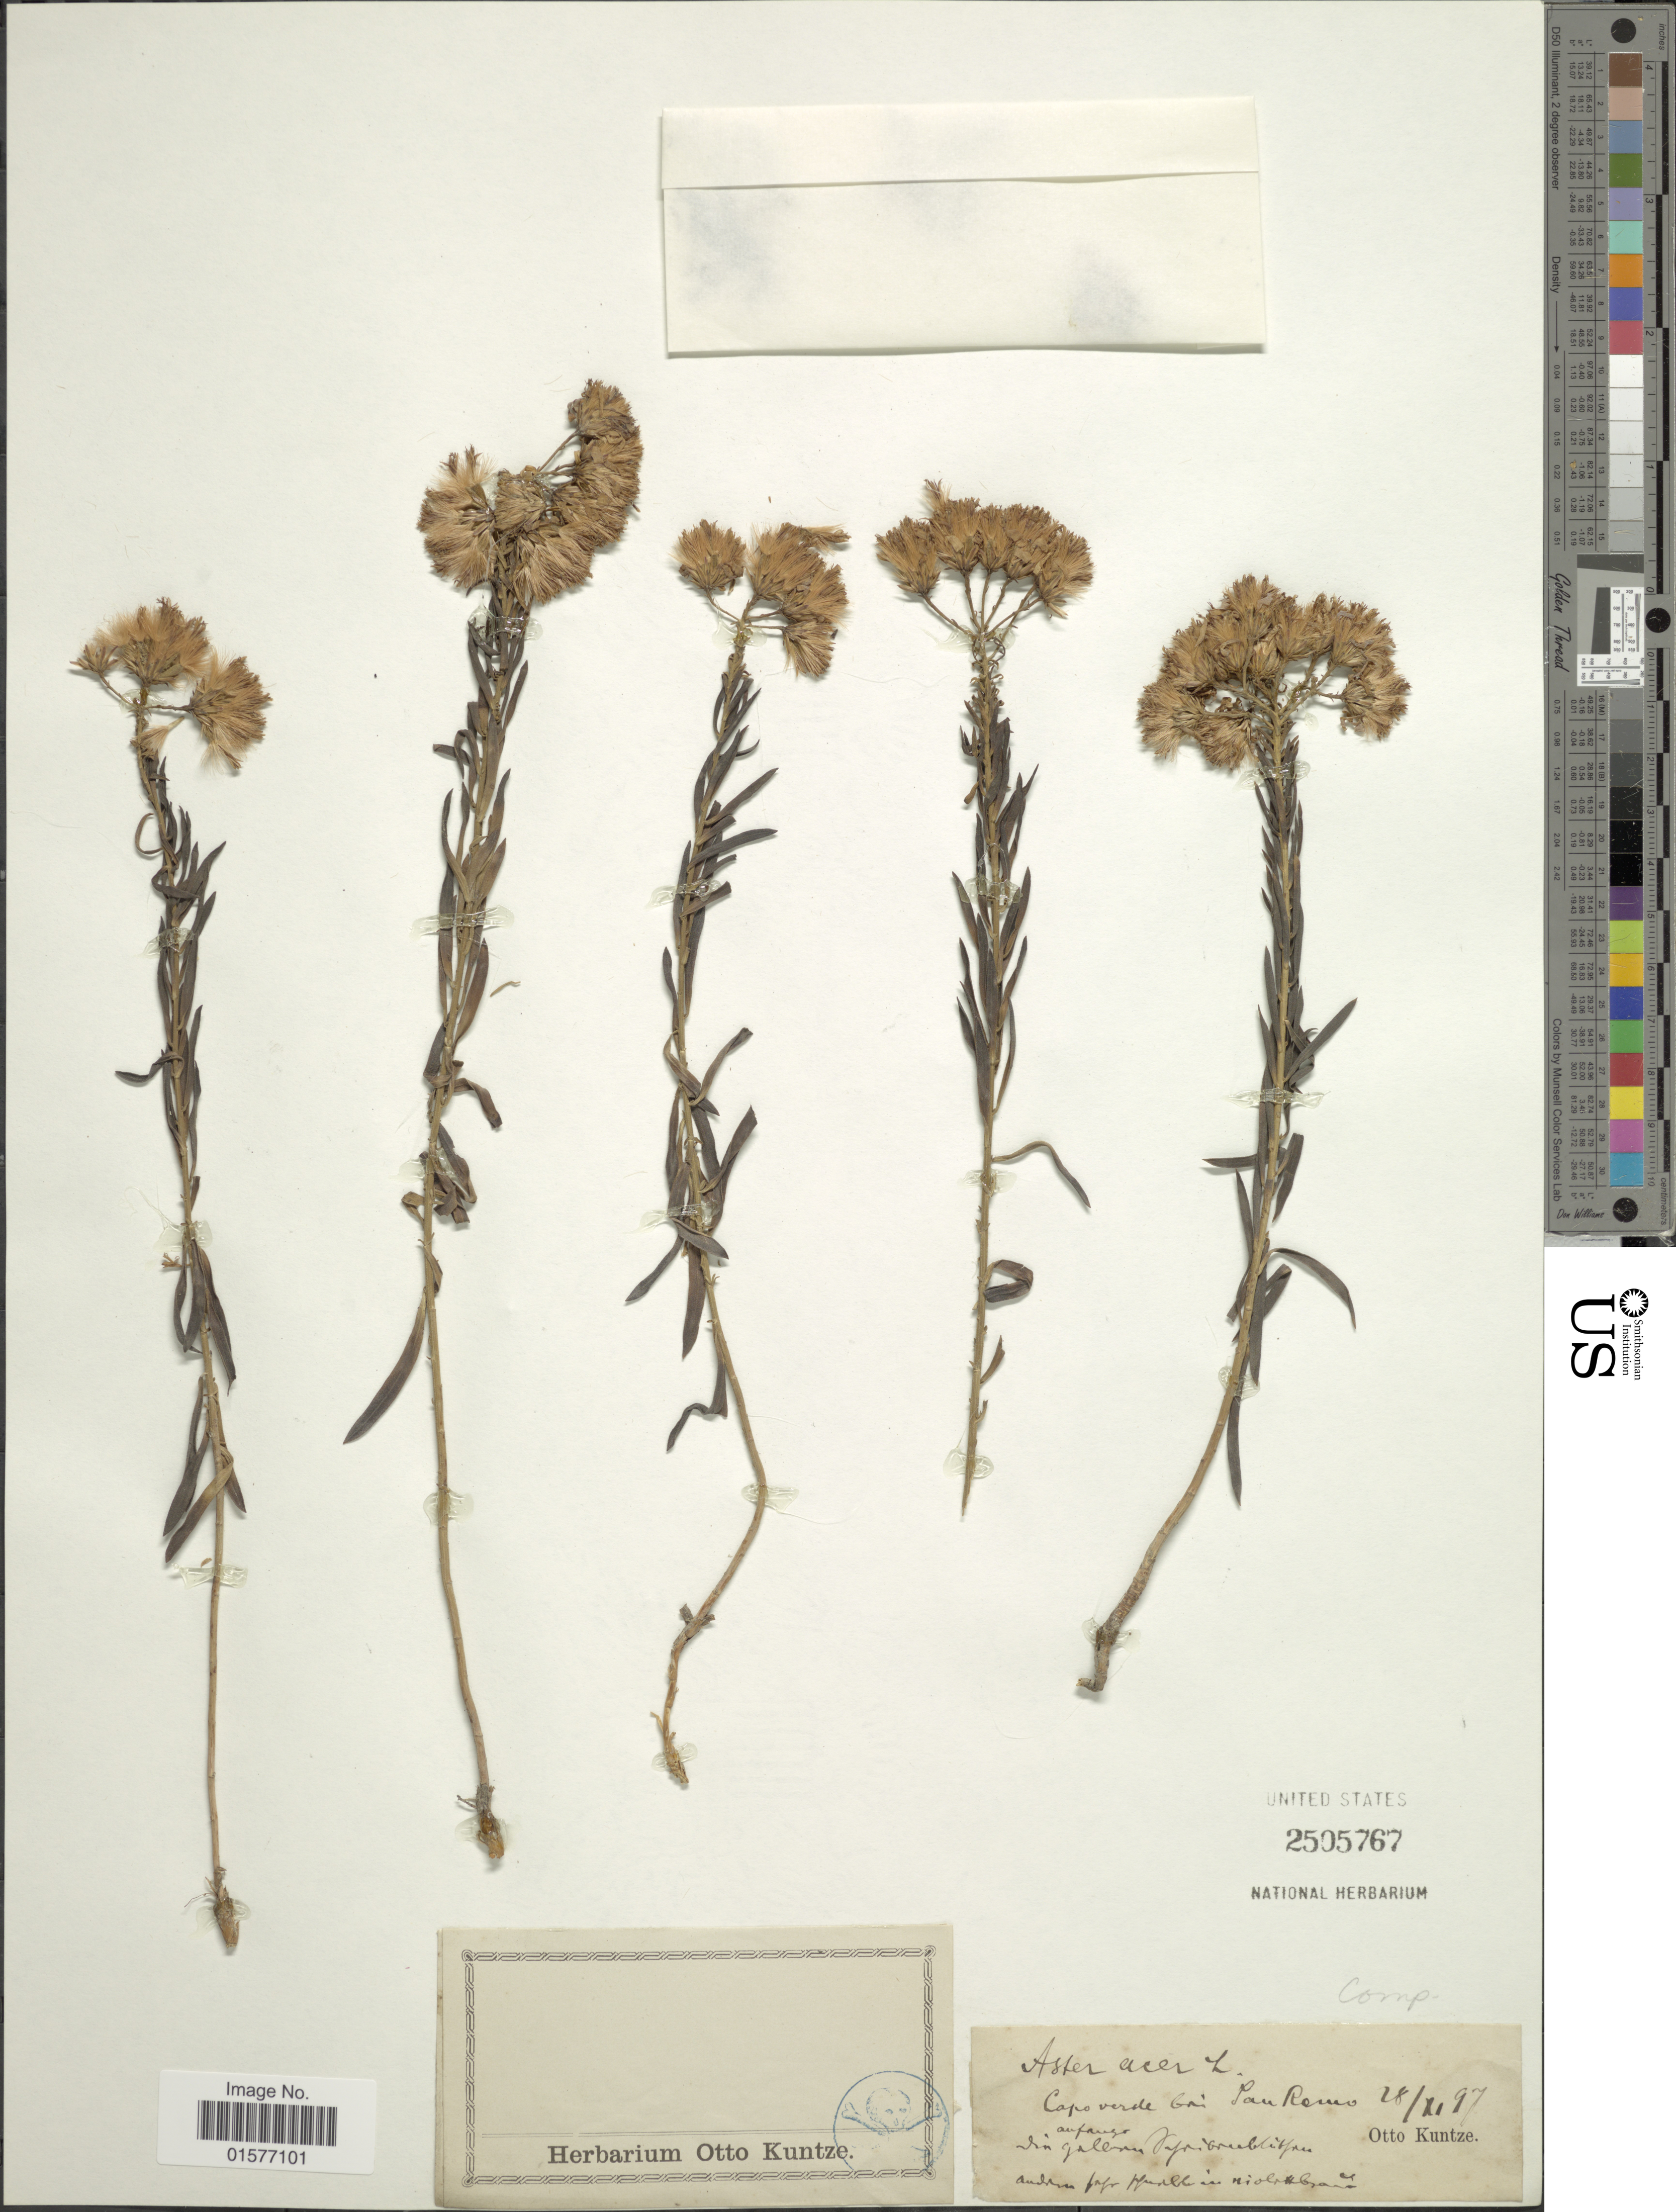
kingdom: Plantae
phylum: Tracheophyta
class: Magnoliopsida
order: Asterales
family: Asteraceae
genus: Galatella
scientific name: Galatella sedifolia subsp. sedifolia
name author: (L.) Greuter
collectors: C.E.O. Kuntze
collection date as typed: Transcribed d/m/y: 28/11/97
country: Italy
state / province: Liguria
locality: Capo verde bei San Romero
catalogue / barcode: US 2505767